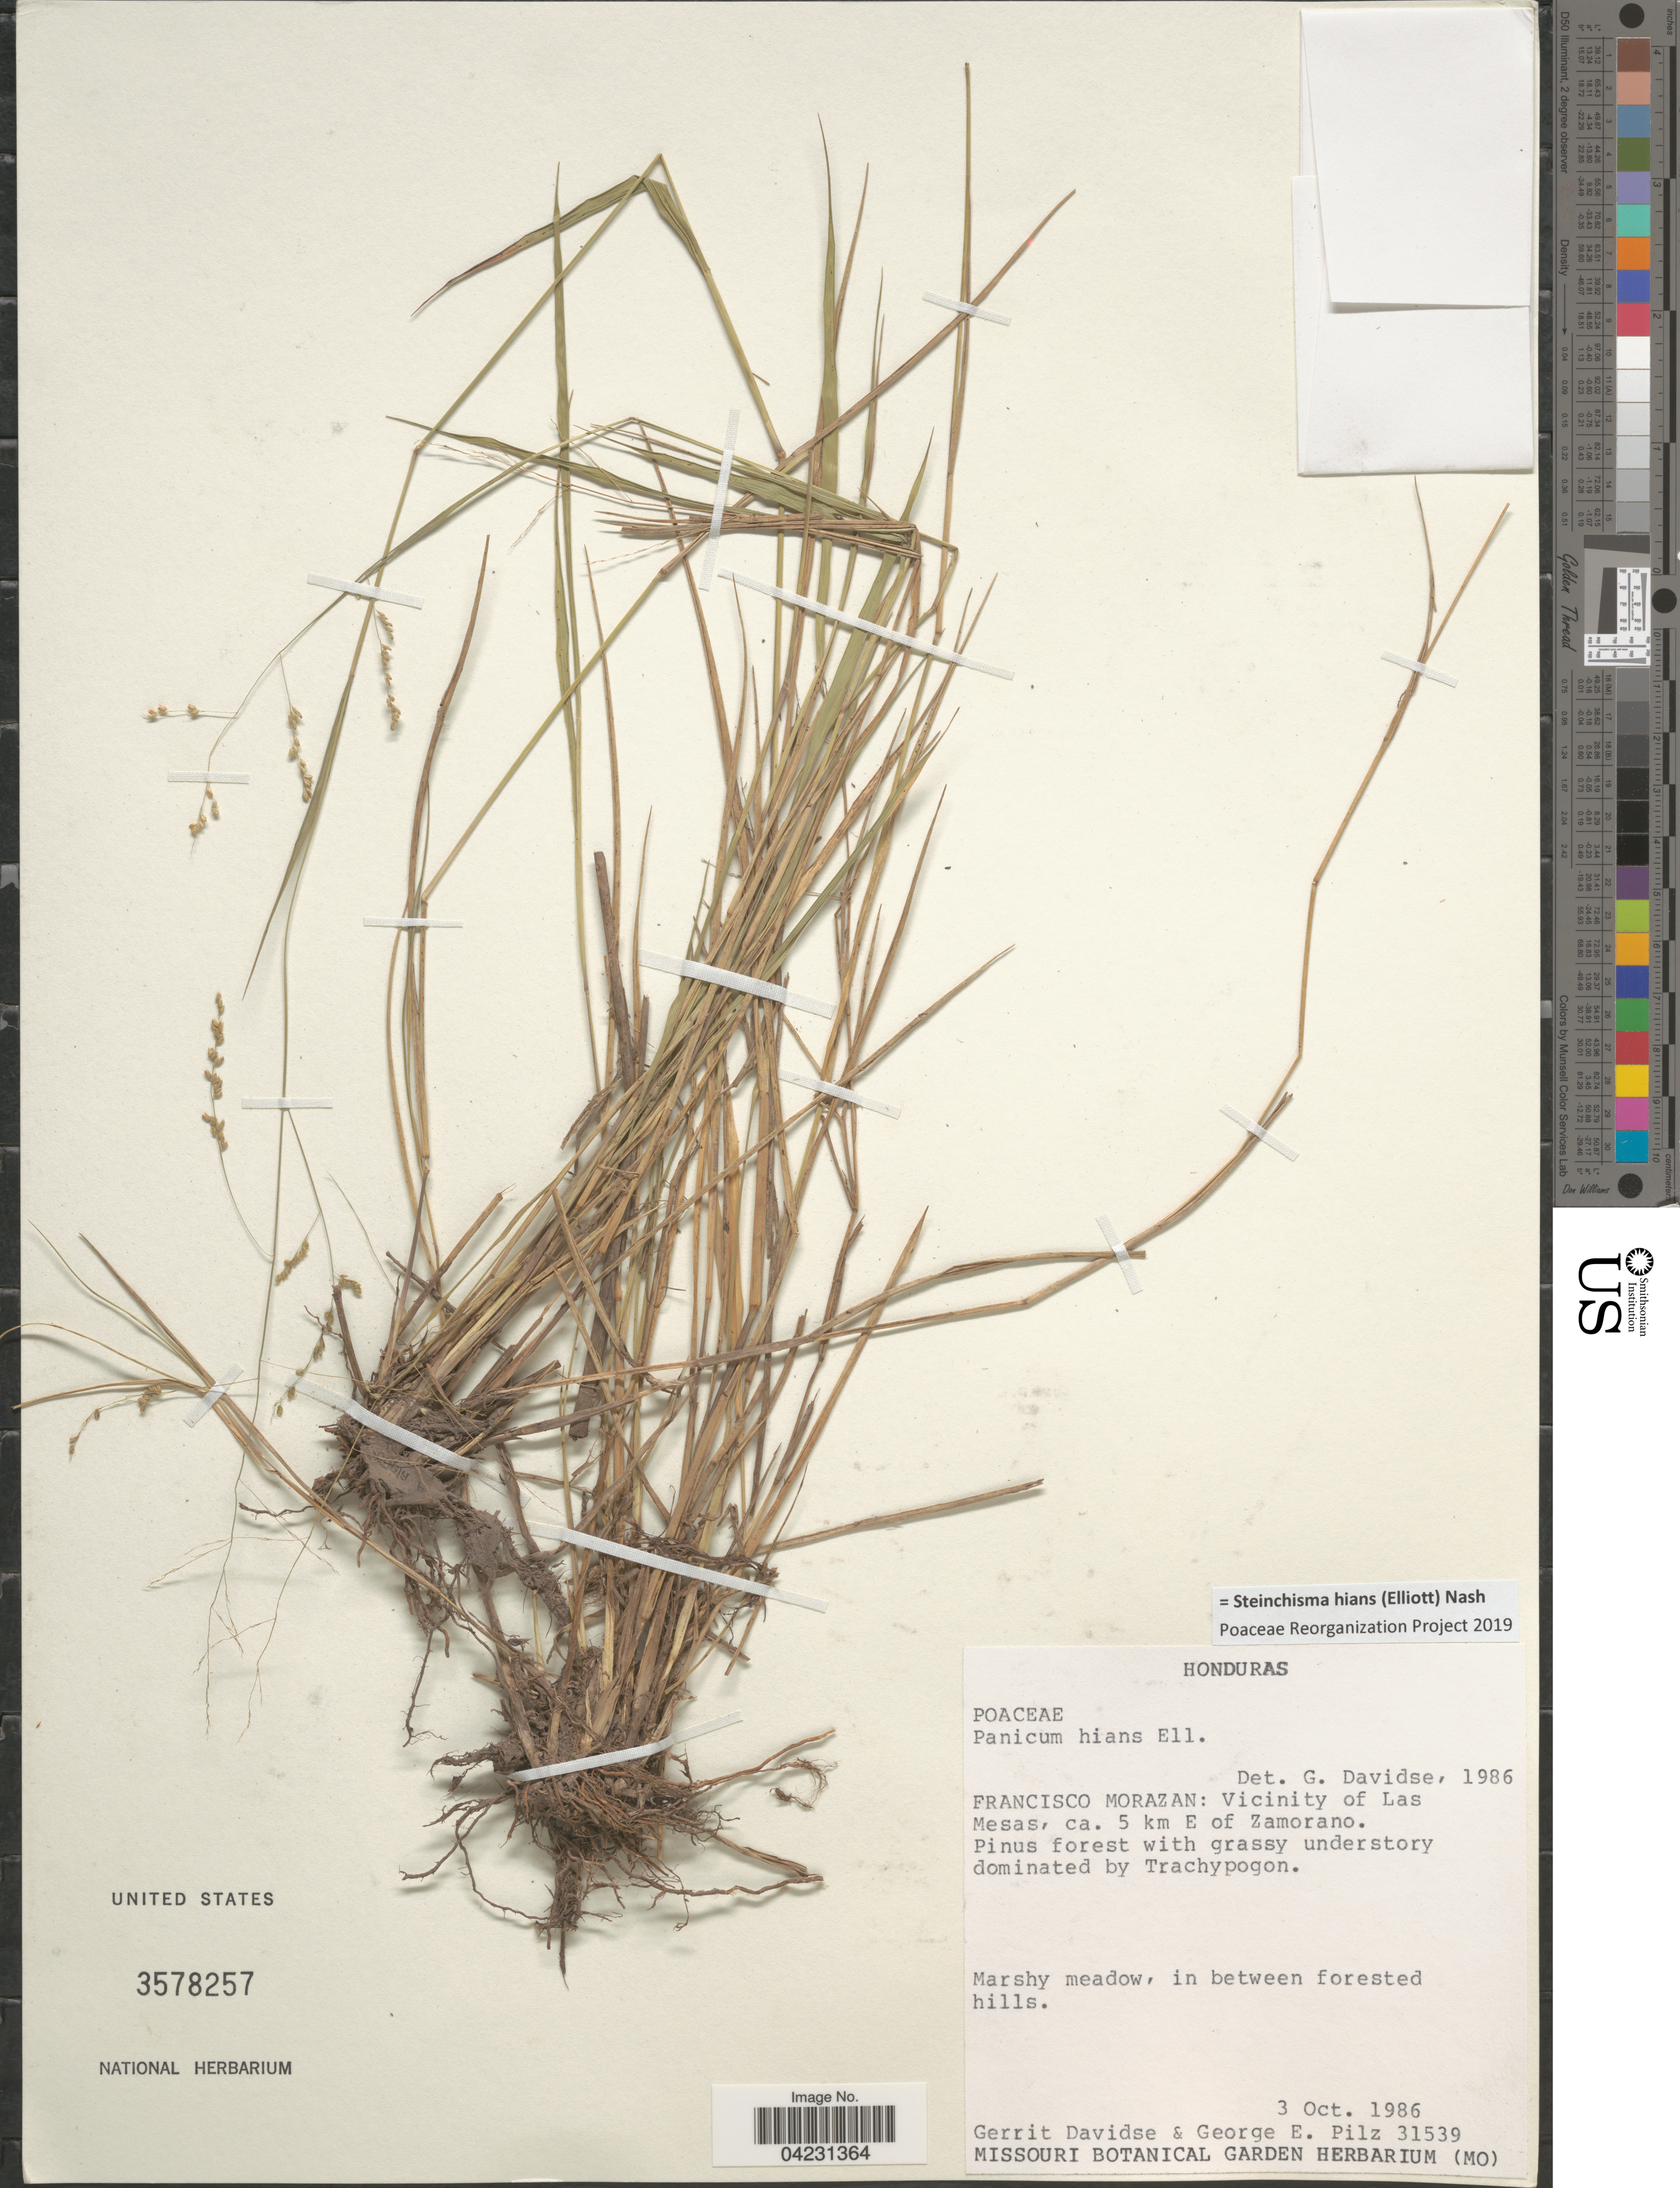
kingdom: Plantae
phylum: Tracheophyta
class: Liliopsida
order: Poales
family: Poaceae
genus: Steinchisma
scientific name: Steinchisma hians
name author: (Elliott) Nash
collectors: G. Davidse & G. E. Pilz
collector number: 31539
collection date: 1986-10-03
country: Honduras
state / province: Fco. Morazán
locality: Francisco Morazan: Vicinity of Las Mesas, ca. 5 km E of Zamorano.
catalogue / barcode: US 3578257